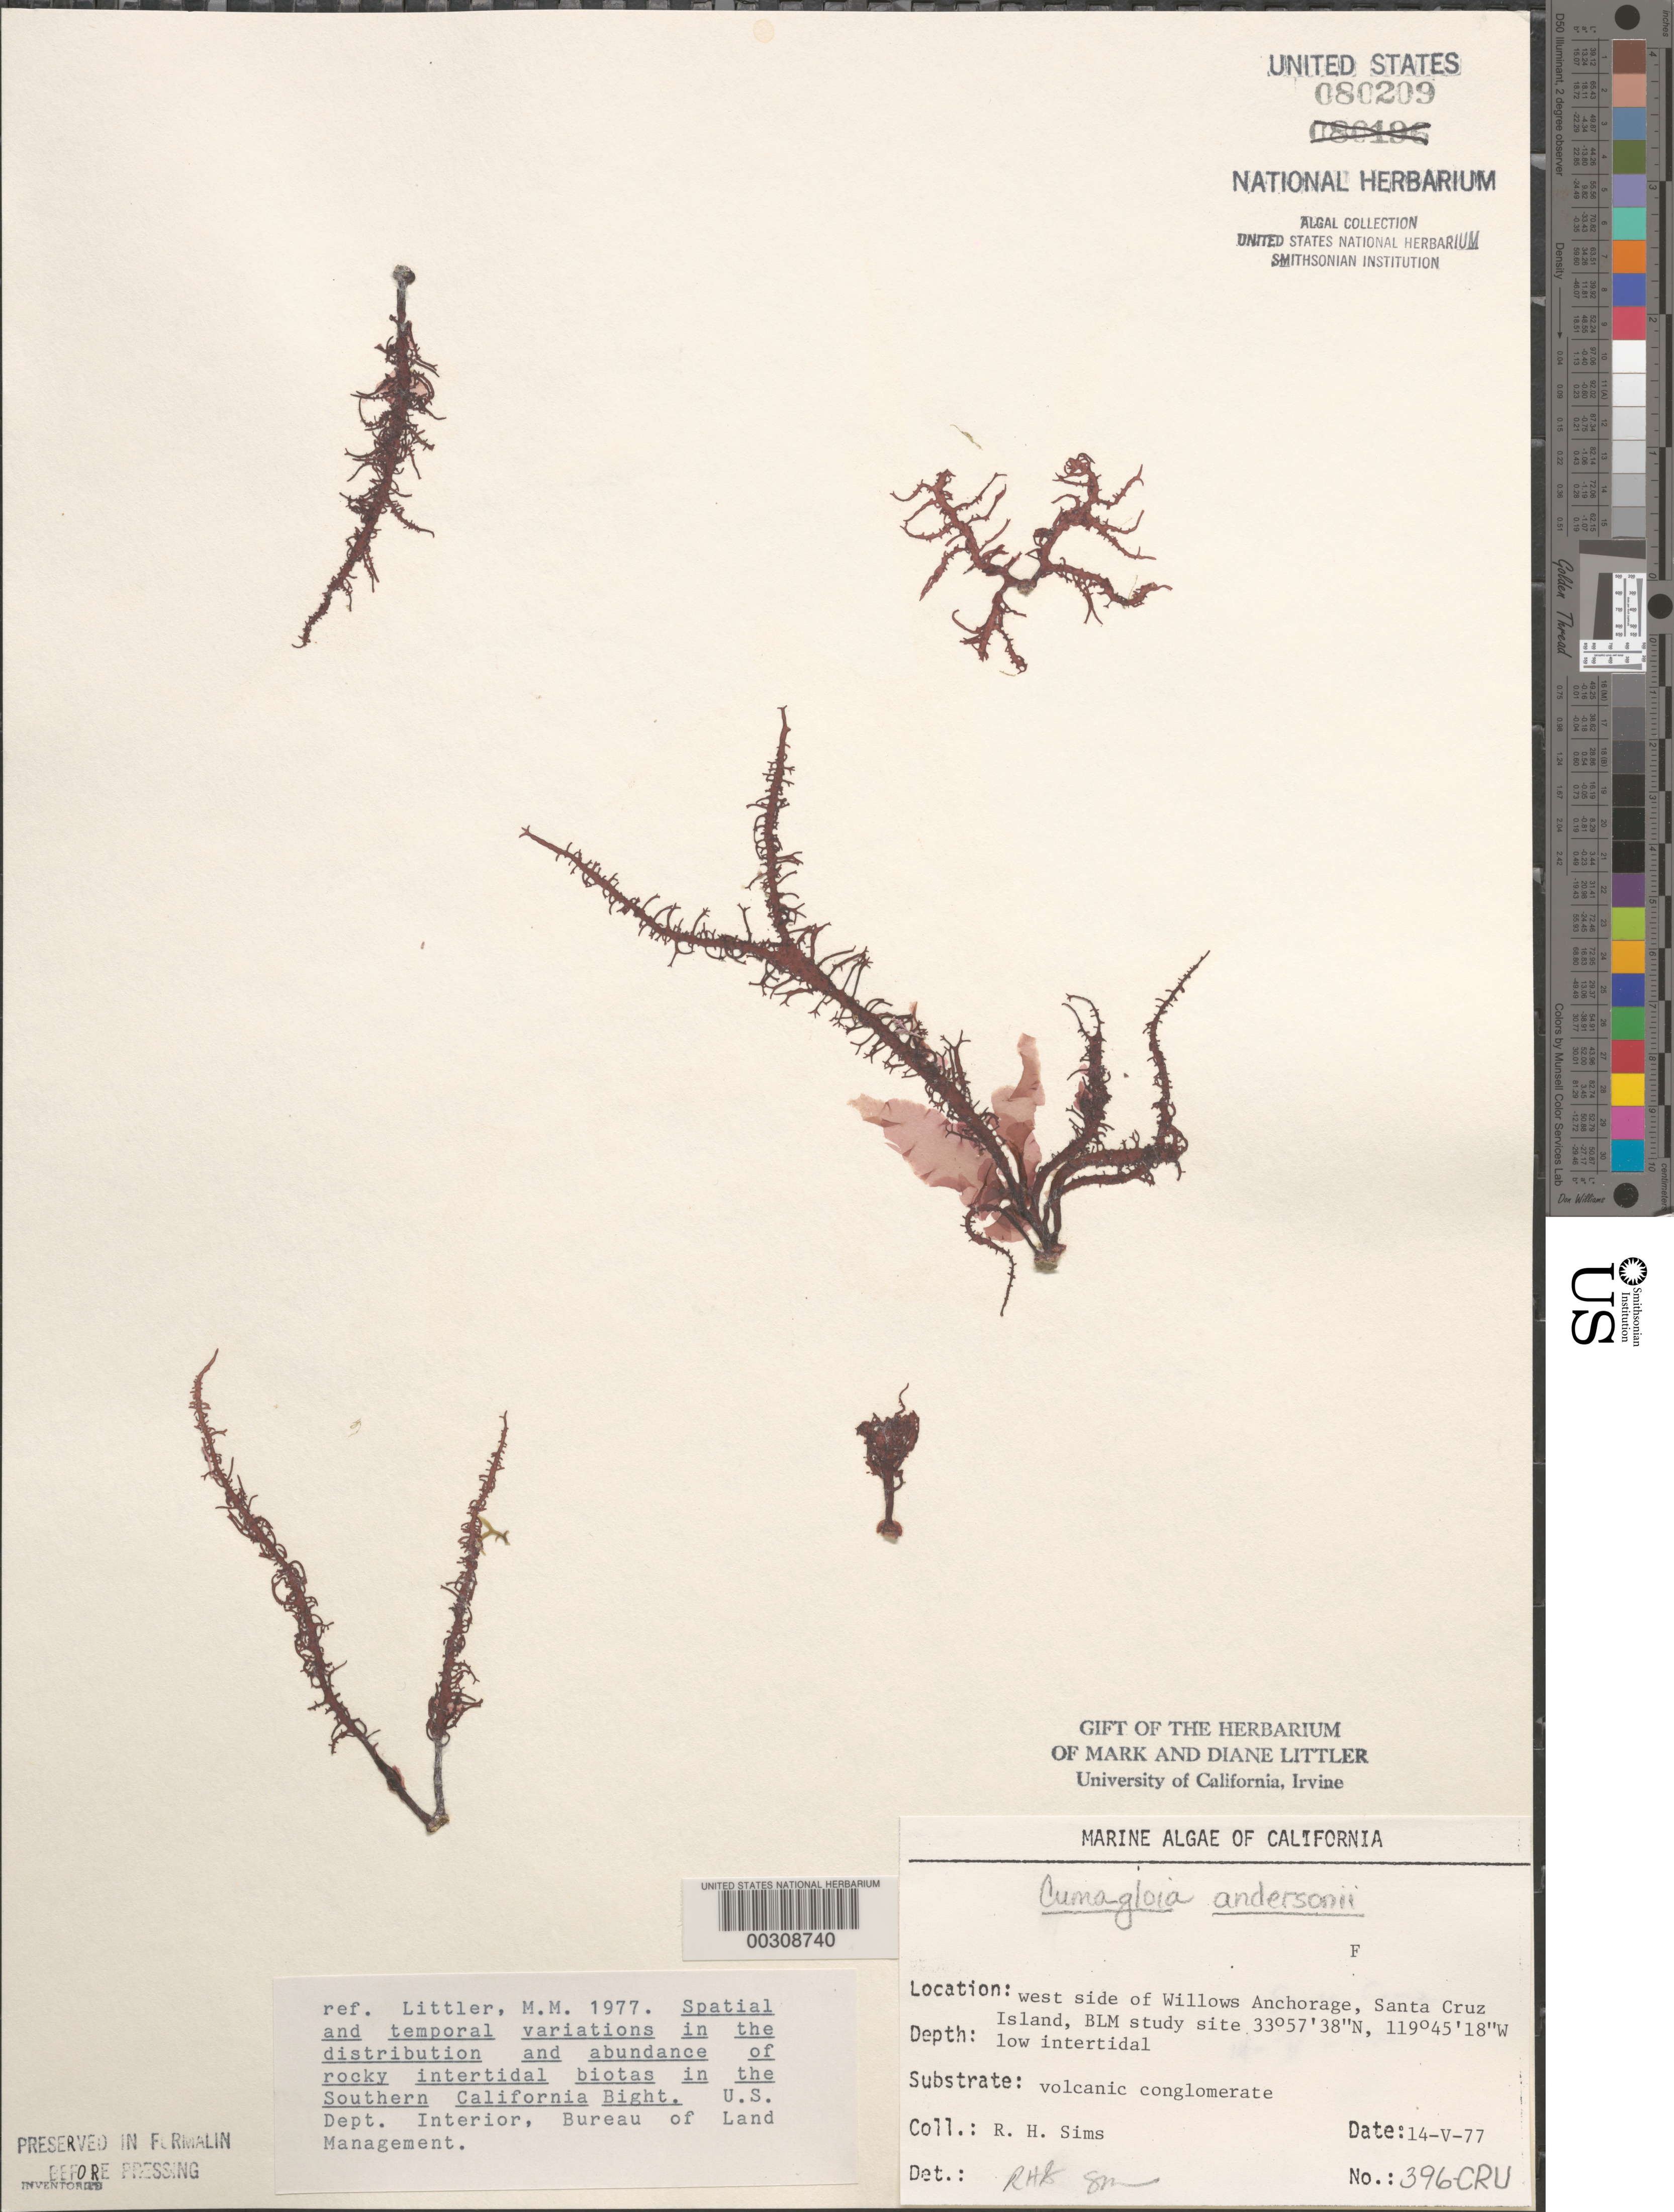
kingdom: Plantae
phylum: Rhodophyta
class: Florideophyceae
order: Nemaliales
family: Liagoraceae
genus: Cumagloia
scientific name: Cumagloia andersonii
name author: (Farl.) Setch. & N.L. Gardner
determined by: Sims, Robert H.; Murray, S. N.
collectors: R. H. Sims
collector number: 396-cru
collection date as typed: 14 May 1977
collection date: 1977-05-14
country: United States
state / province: California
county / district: Santa Barbara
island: Santa Cruz Island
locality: Willows Anchorage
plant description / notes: BLM-SOCALBIGHT Rocky Intertidal Survey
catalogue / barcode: US 80209